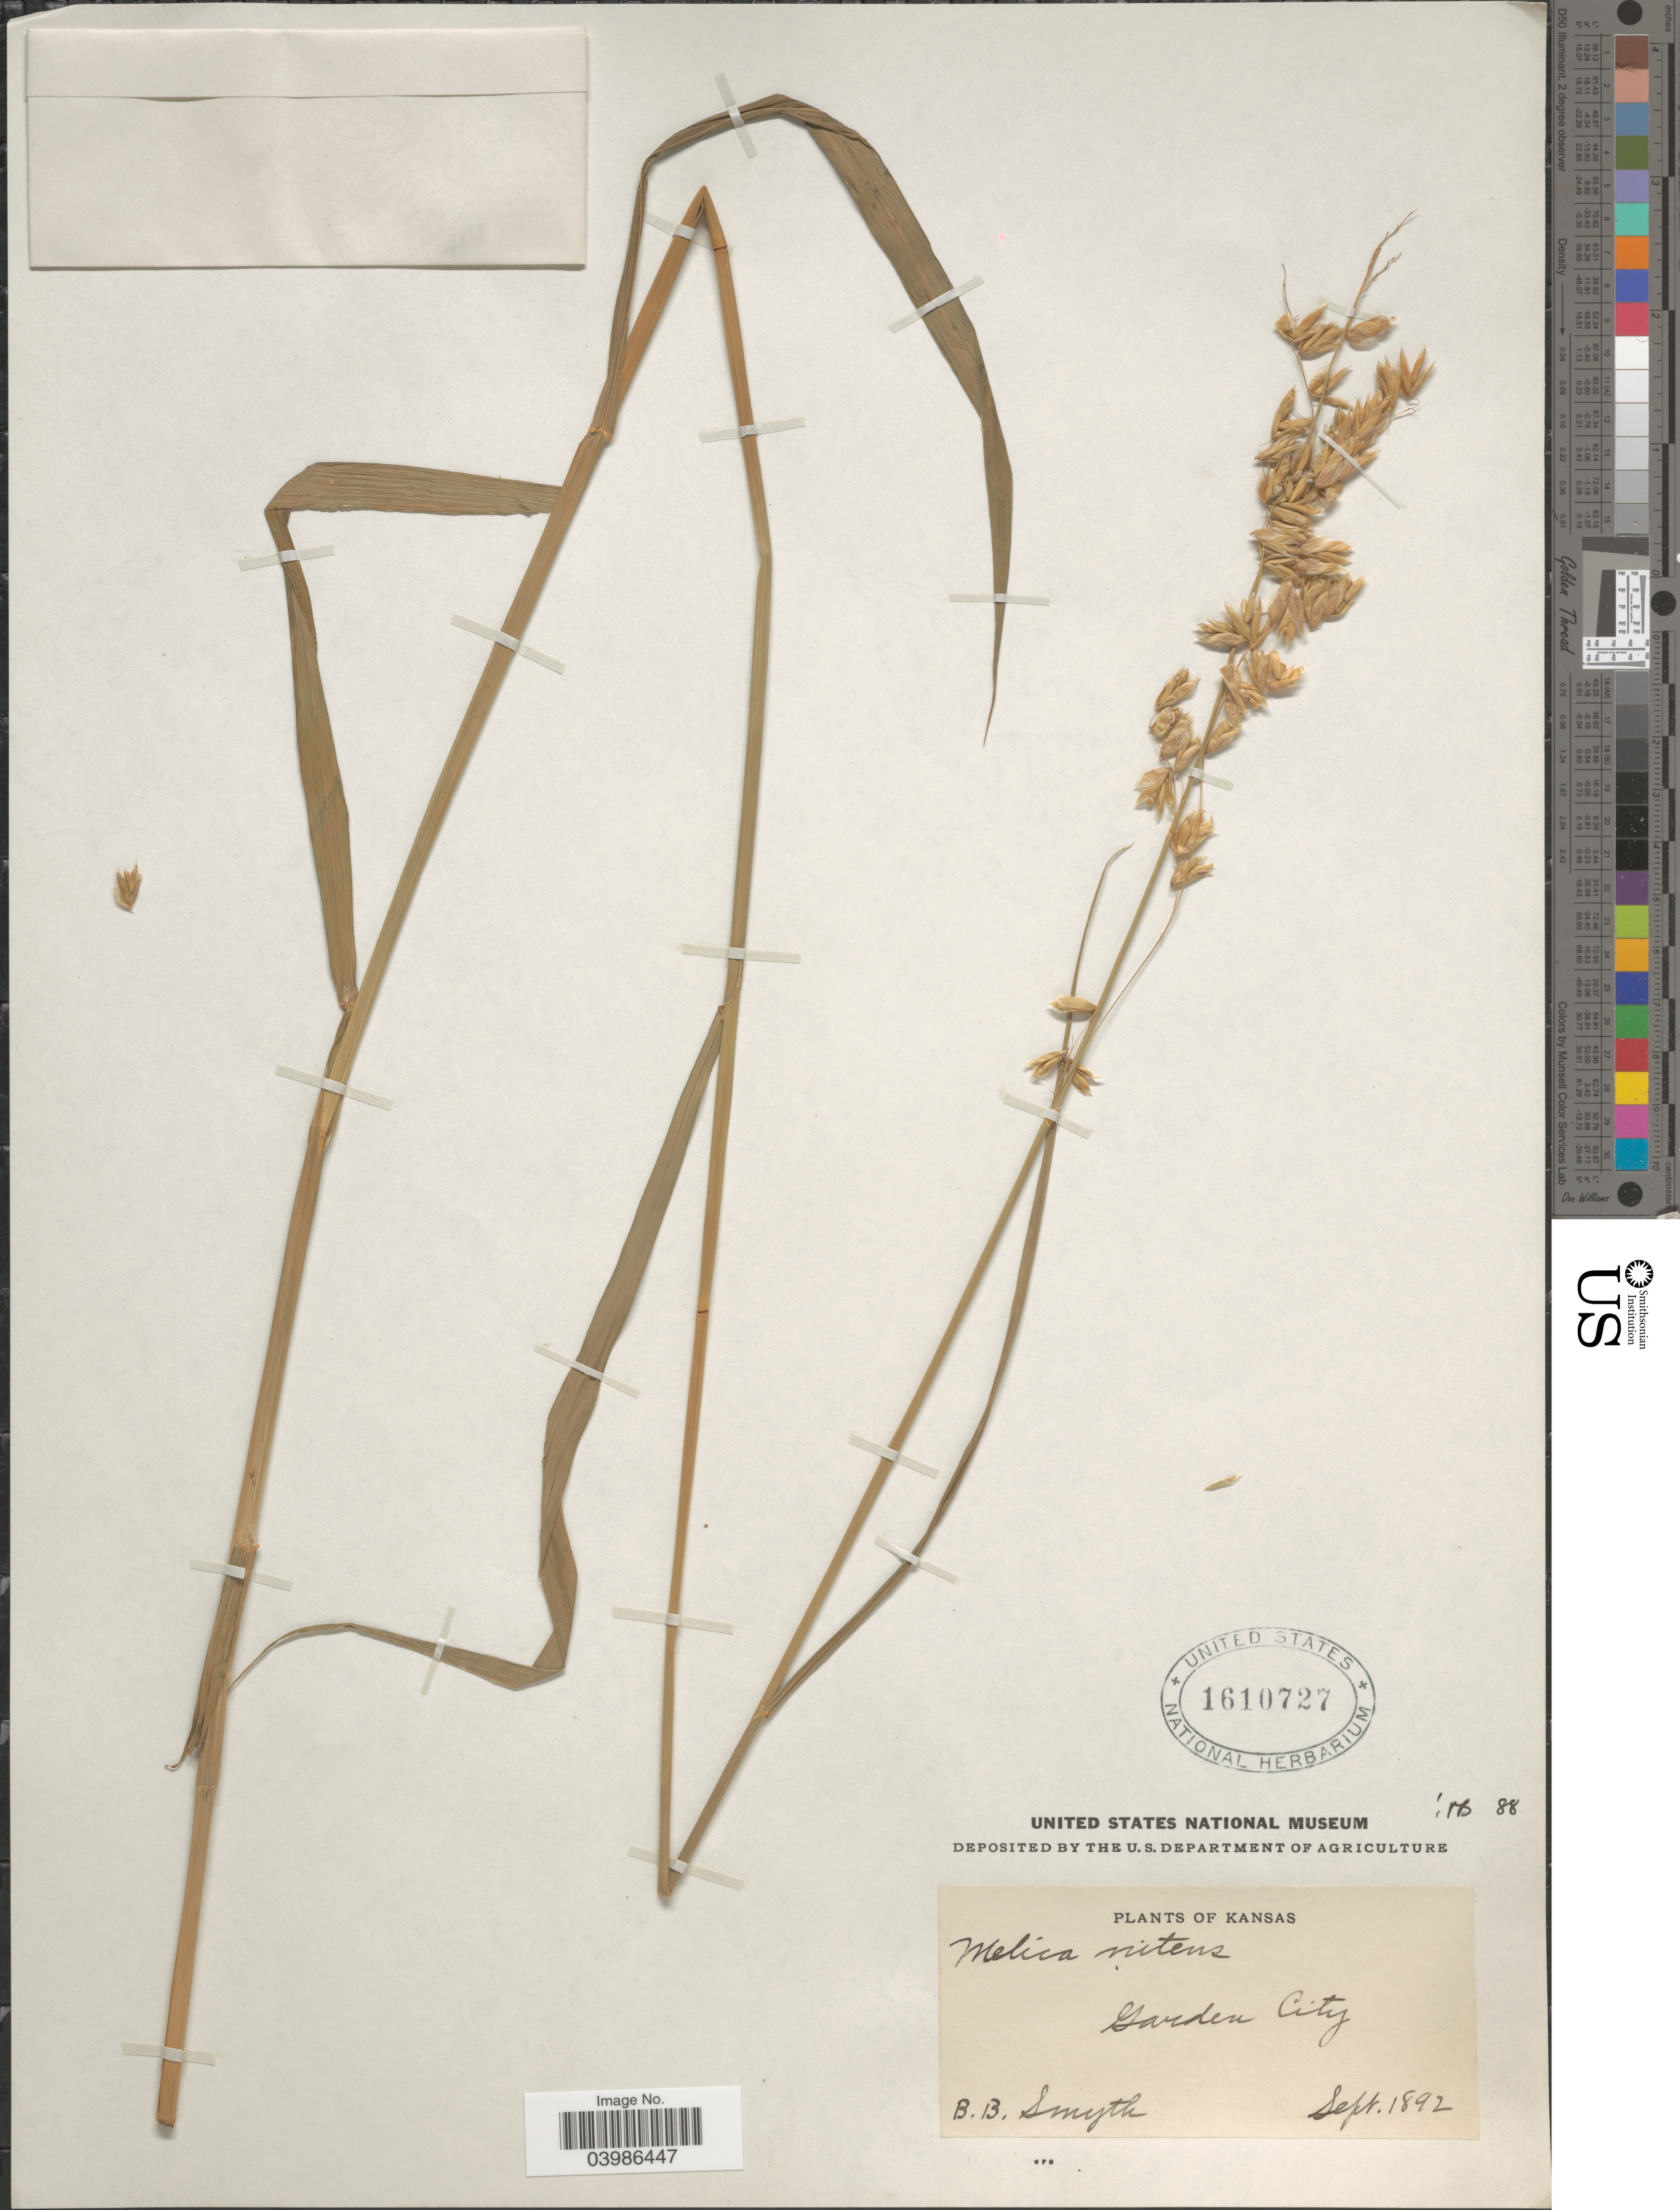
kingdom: Plantae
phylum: Tracheophyta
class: Liliopsida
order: Poales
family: Poaceae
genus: Melica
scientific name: Melica nitens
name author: (Scribn.) Nutt. ex Piper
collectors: B. Smyth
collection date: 1892-09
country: United States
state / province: Kansas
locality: Garden City.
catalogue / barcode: US 1610727